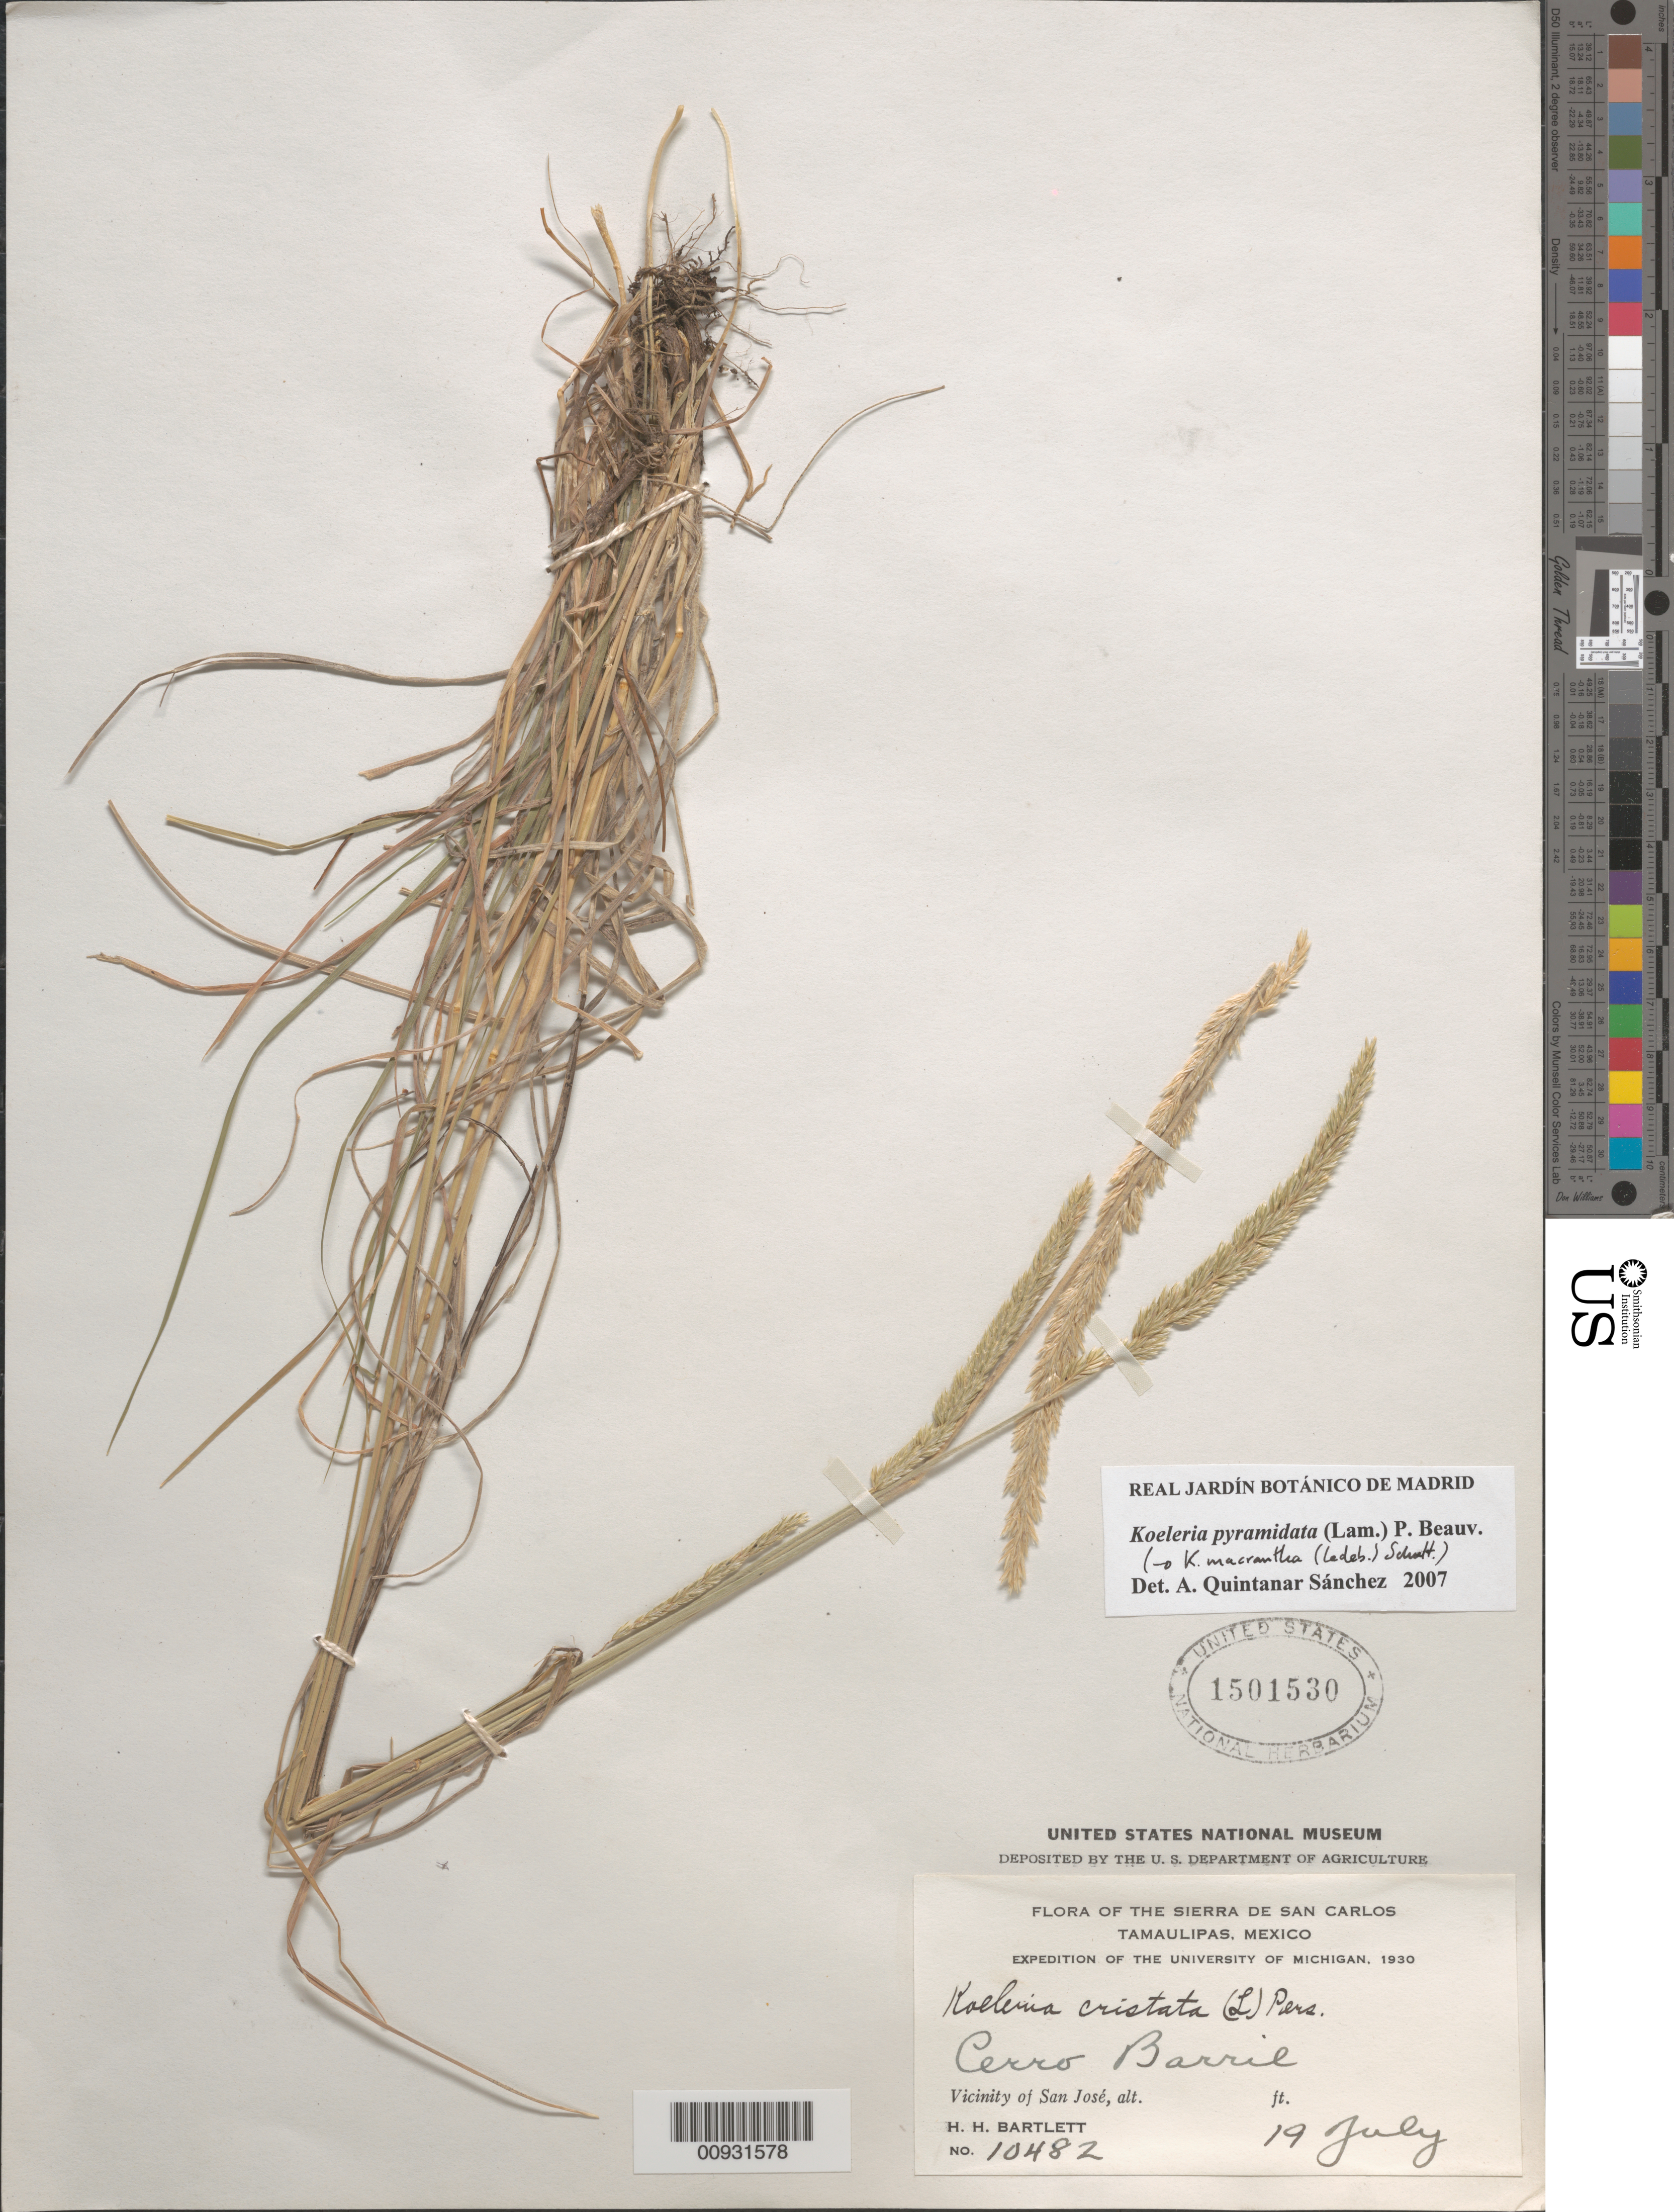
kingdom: Plantae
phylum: Tracheophyta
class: Liliopsida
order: Poales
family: Poaceae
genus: Koeleria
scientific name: Koeleria pyramidata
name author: (Lam.) P. Beauv.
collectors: H. H. Bartlett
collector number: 10482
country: Mexico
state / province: Tamaulipas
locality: Cerro Barrie, San Jose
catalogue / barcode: US 1501530